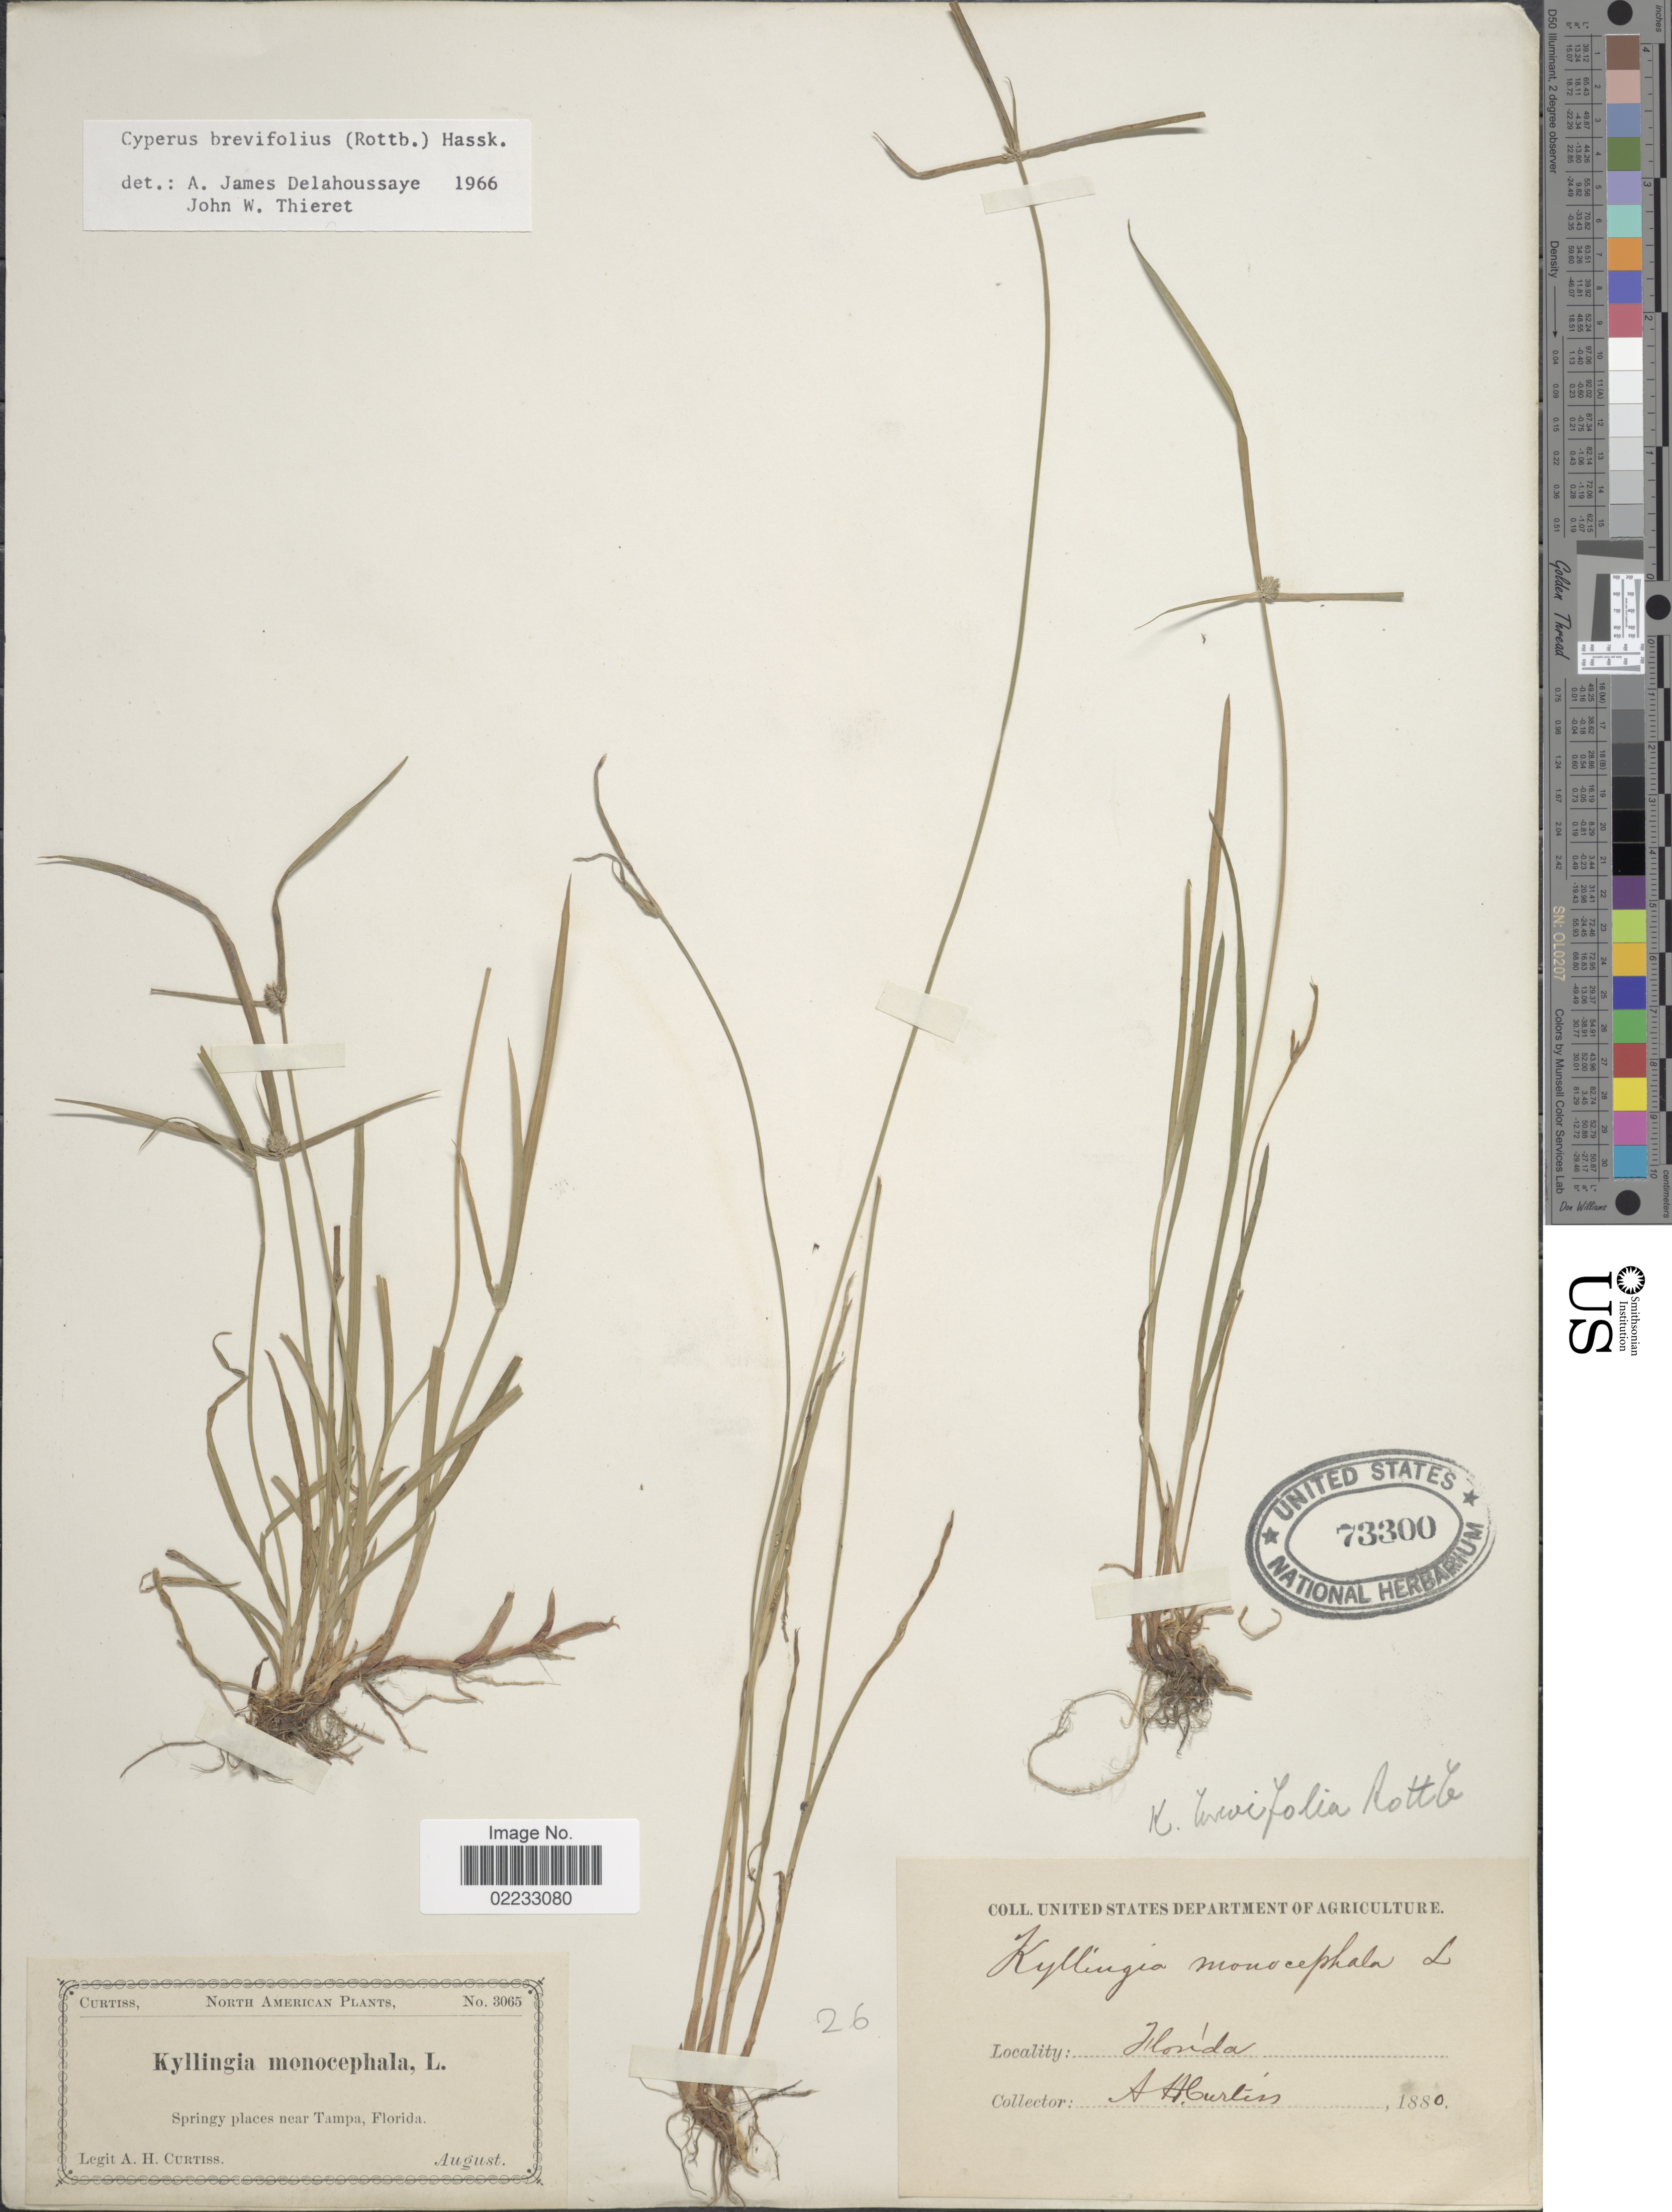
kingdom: Plantae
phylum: Tracheophyta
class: Liliopsida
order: Poales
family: Cyperaceae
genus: Cyperus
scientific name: Cyperus brevifolius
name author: (Rottb.) Hassk.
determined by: Strong, M. T., (US), Smithsonian Institution - National Museum of Natural History (UNITED STATES)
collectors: A. H. Curtiss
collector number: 3065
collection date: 1880-08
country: United States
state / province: Florida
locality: Places near Tampa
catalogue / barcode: US 73300